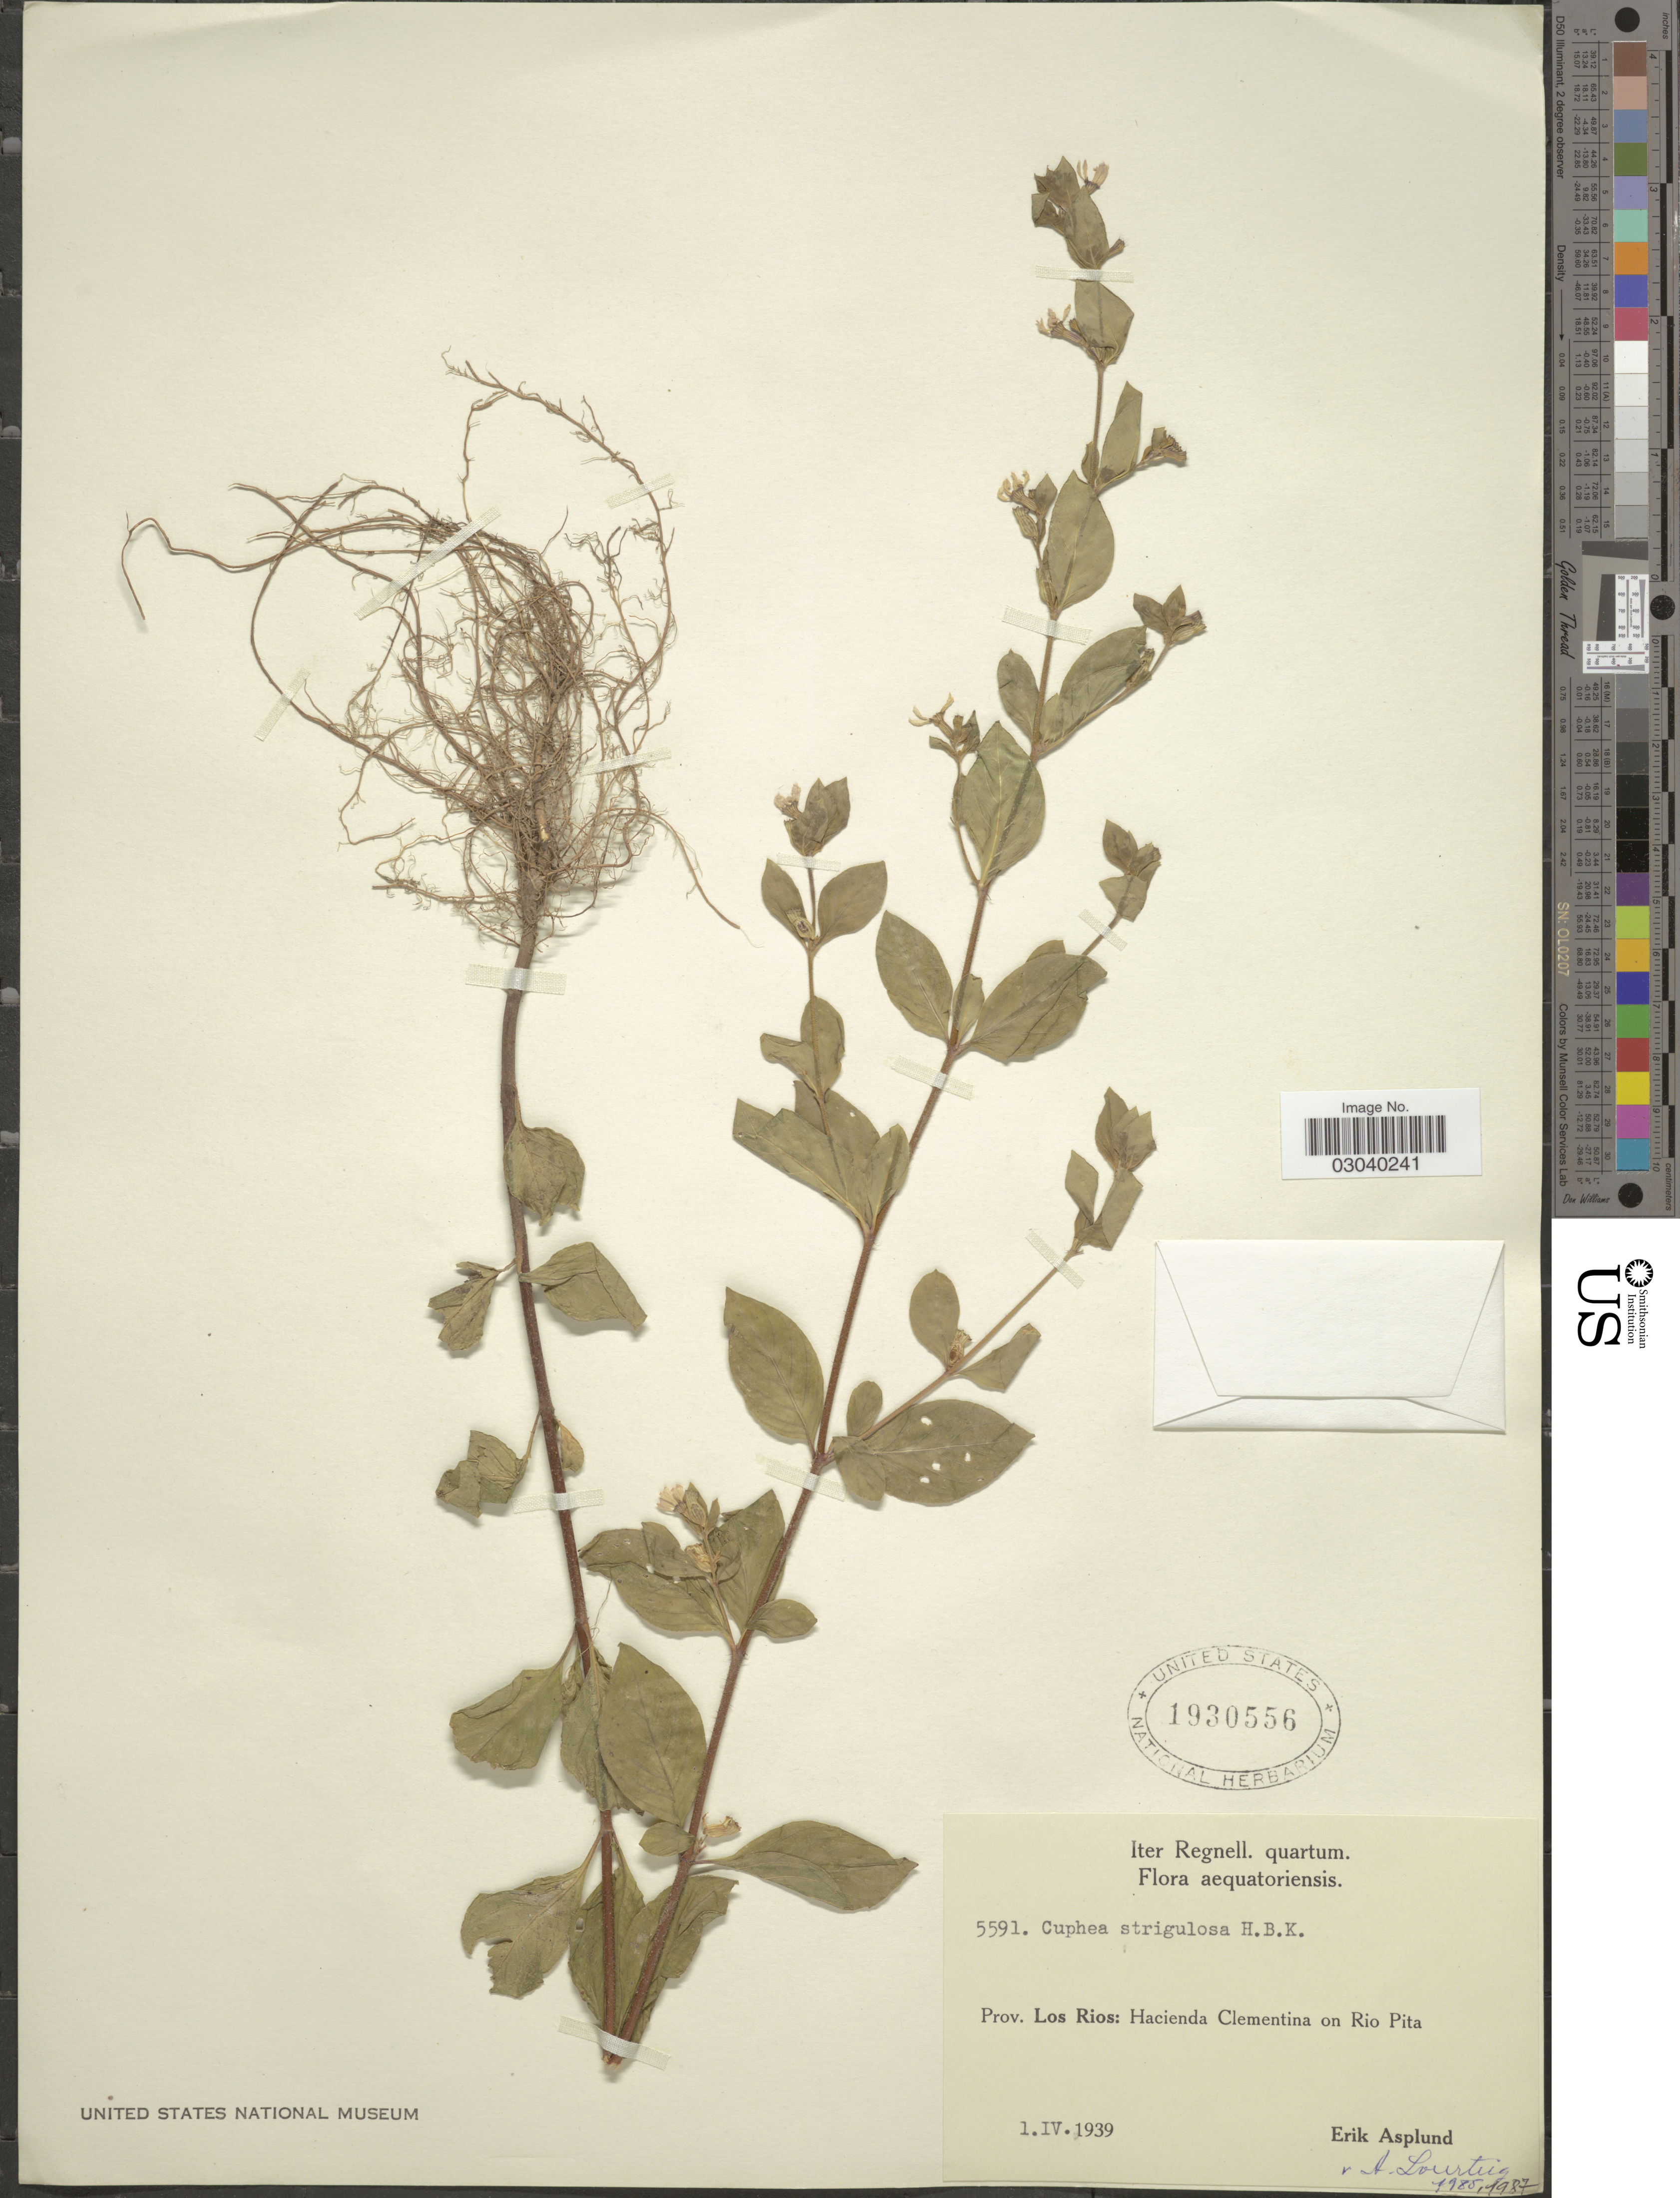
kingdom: Plantae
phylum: Tracheophyta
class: Magnoliopsida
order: Myrtales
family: Lythraceae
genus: Cuphea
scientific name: Cuphea strigulosa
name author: Kunth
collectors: E. Asplund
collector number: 5591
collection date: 1939-04-01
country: Ecuador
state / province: Los Ríos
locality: Hacienda Clementina on Rio Pita.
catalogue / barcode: US 1930556